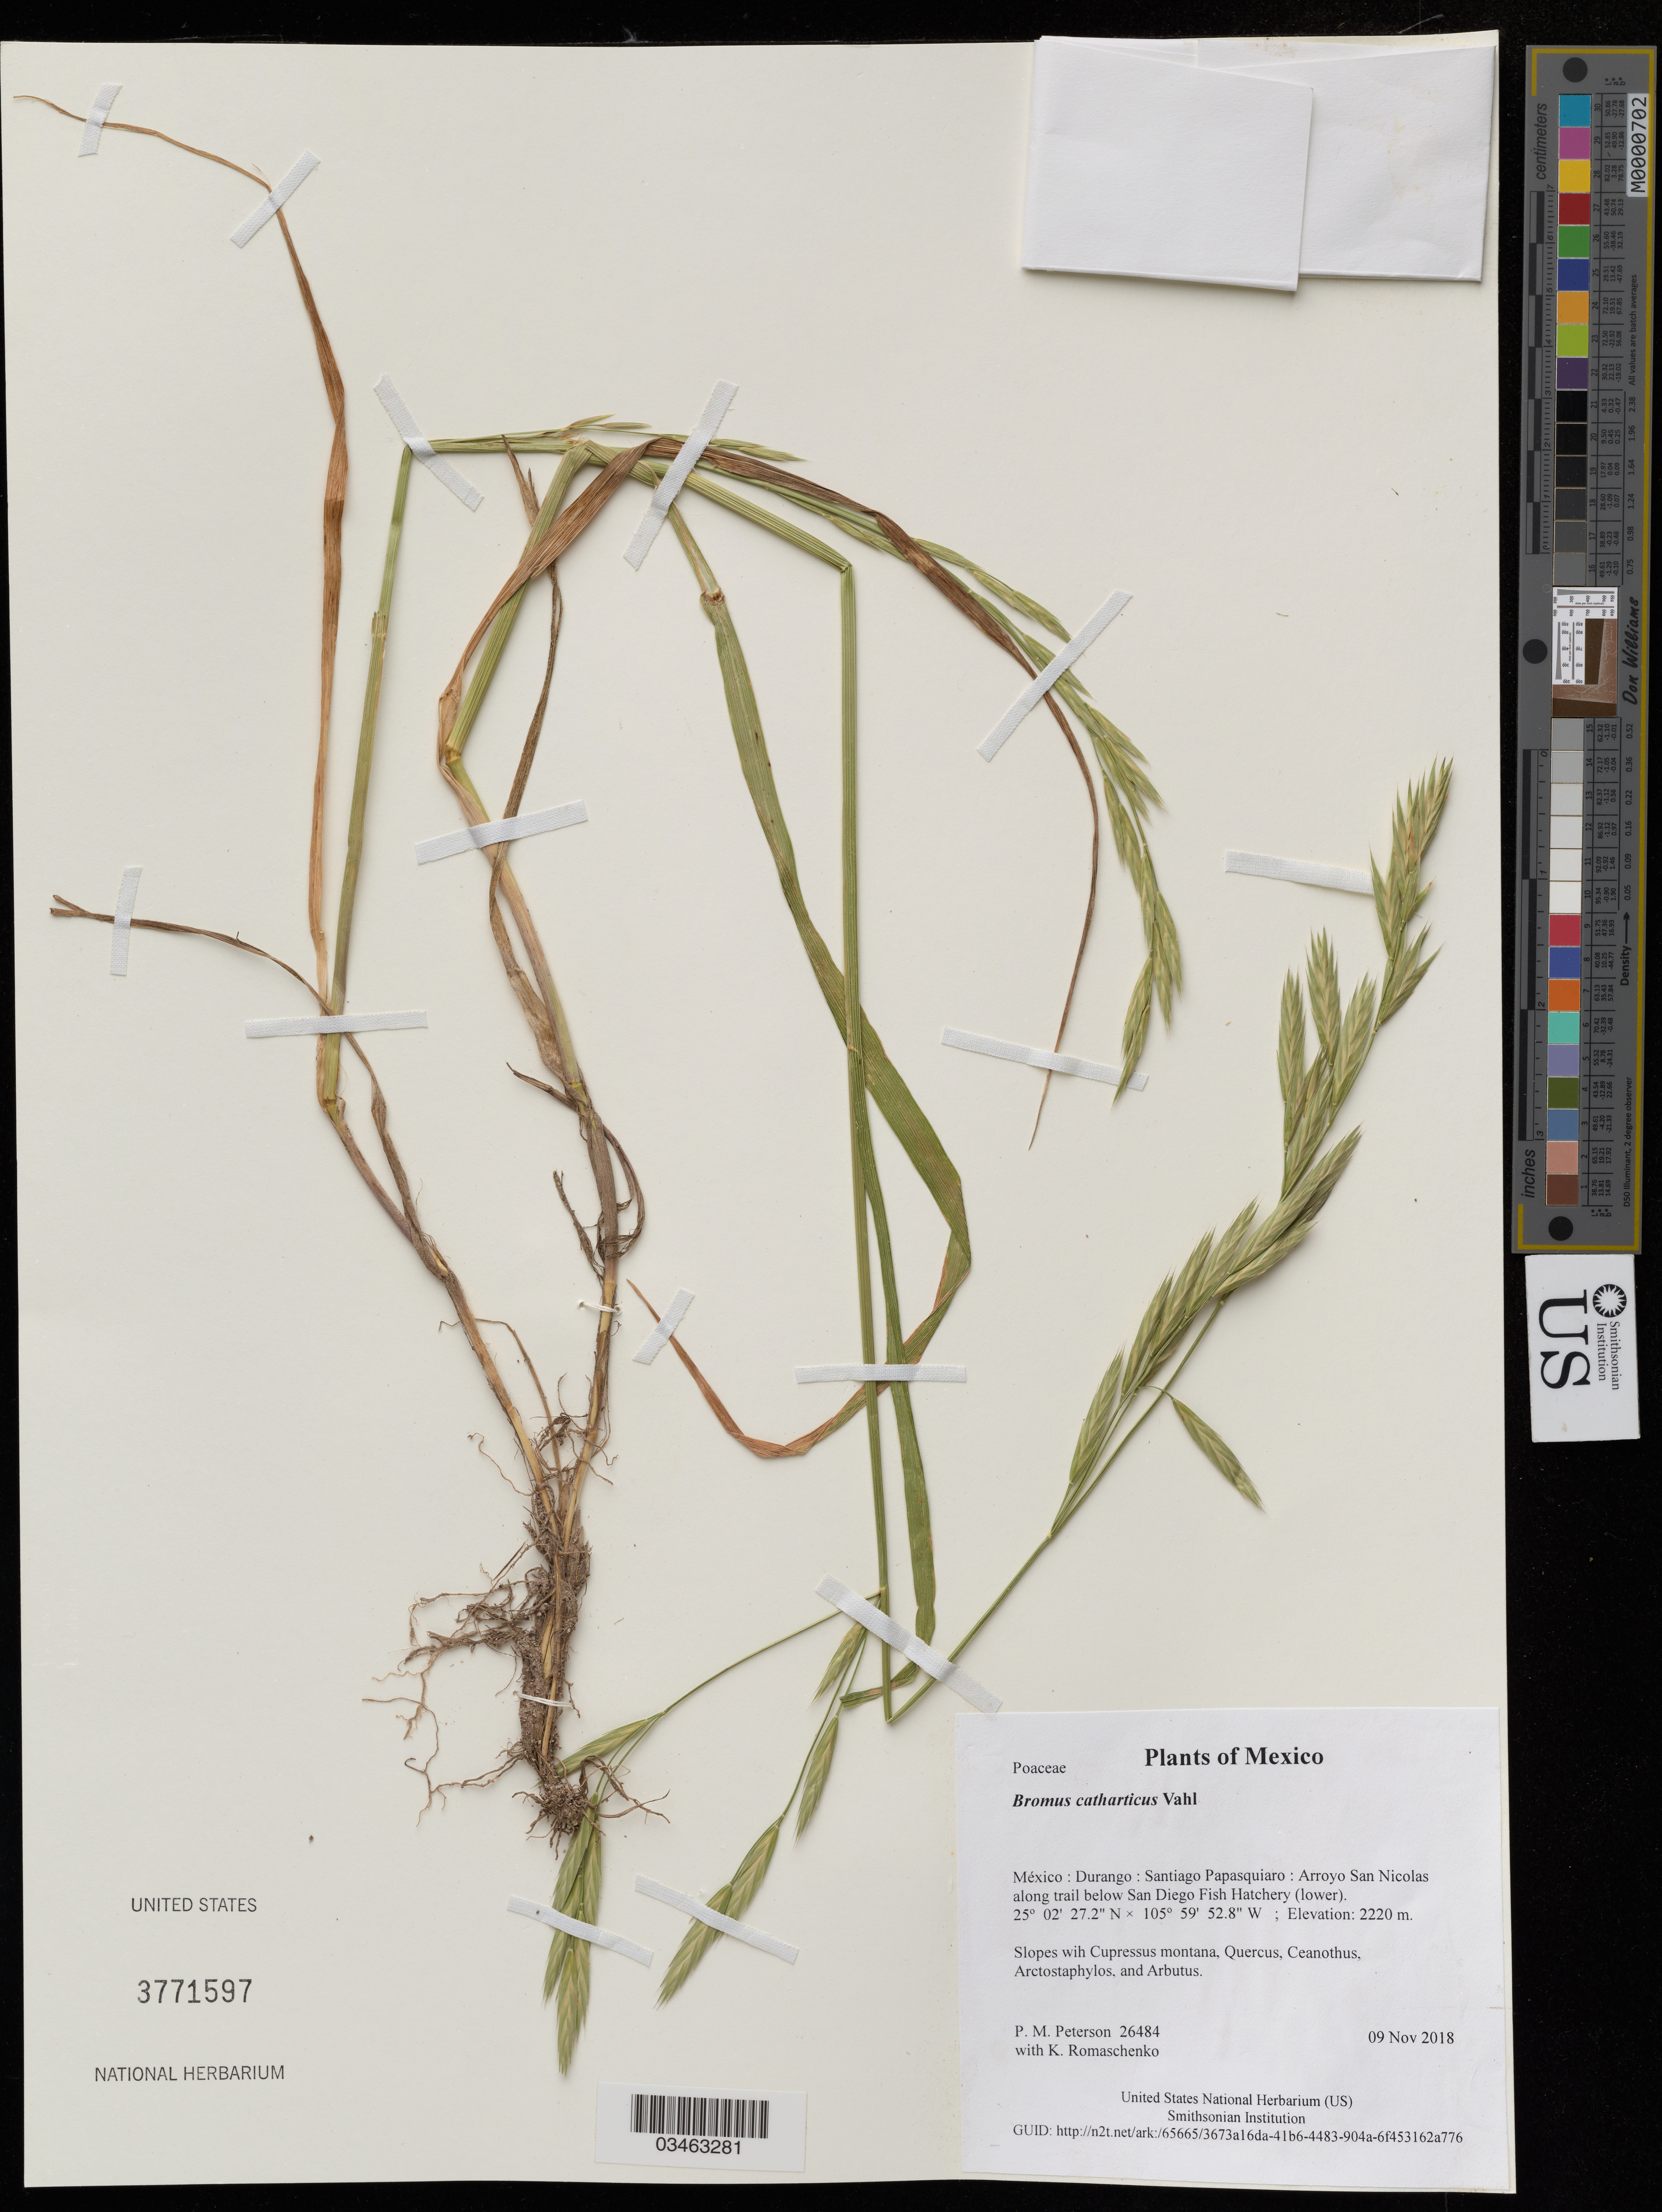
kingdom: Plantae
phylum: Tracheophyta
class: Liliopsida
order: Poales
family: Poaceae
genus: Bromus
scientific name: Bromus catharticus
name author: Vahl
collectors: P. M. Peterson & K. Romaschenko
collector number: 26484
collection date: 2018-11-09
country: México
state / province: Durango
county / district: Santiago Papasquiaro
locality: Arroyo San Nicolas along trail below San Diego Fish Hatchery (lower)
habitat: Slopes wih Cupressus montana, Quercus, Ceanothus, Arctostaphylos, and Arbutus.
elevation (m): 2220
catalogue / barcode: US 3771597